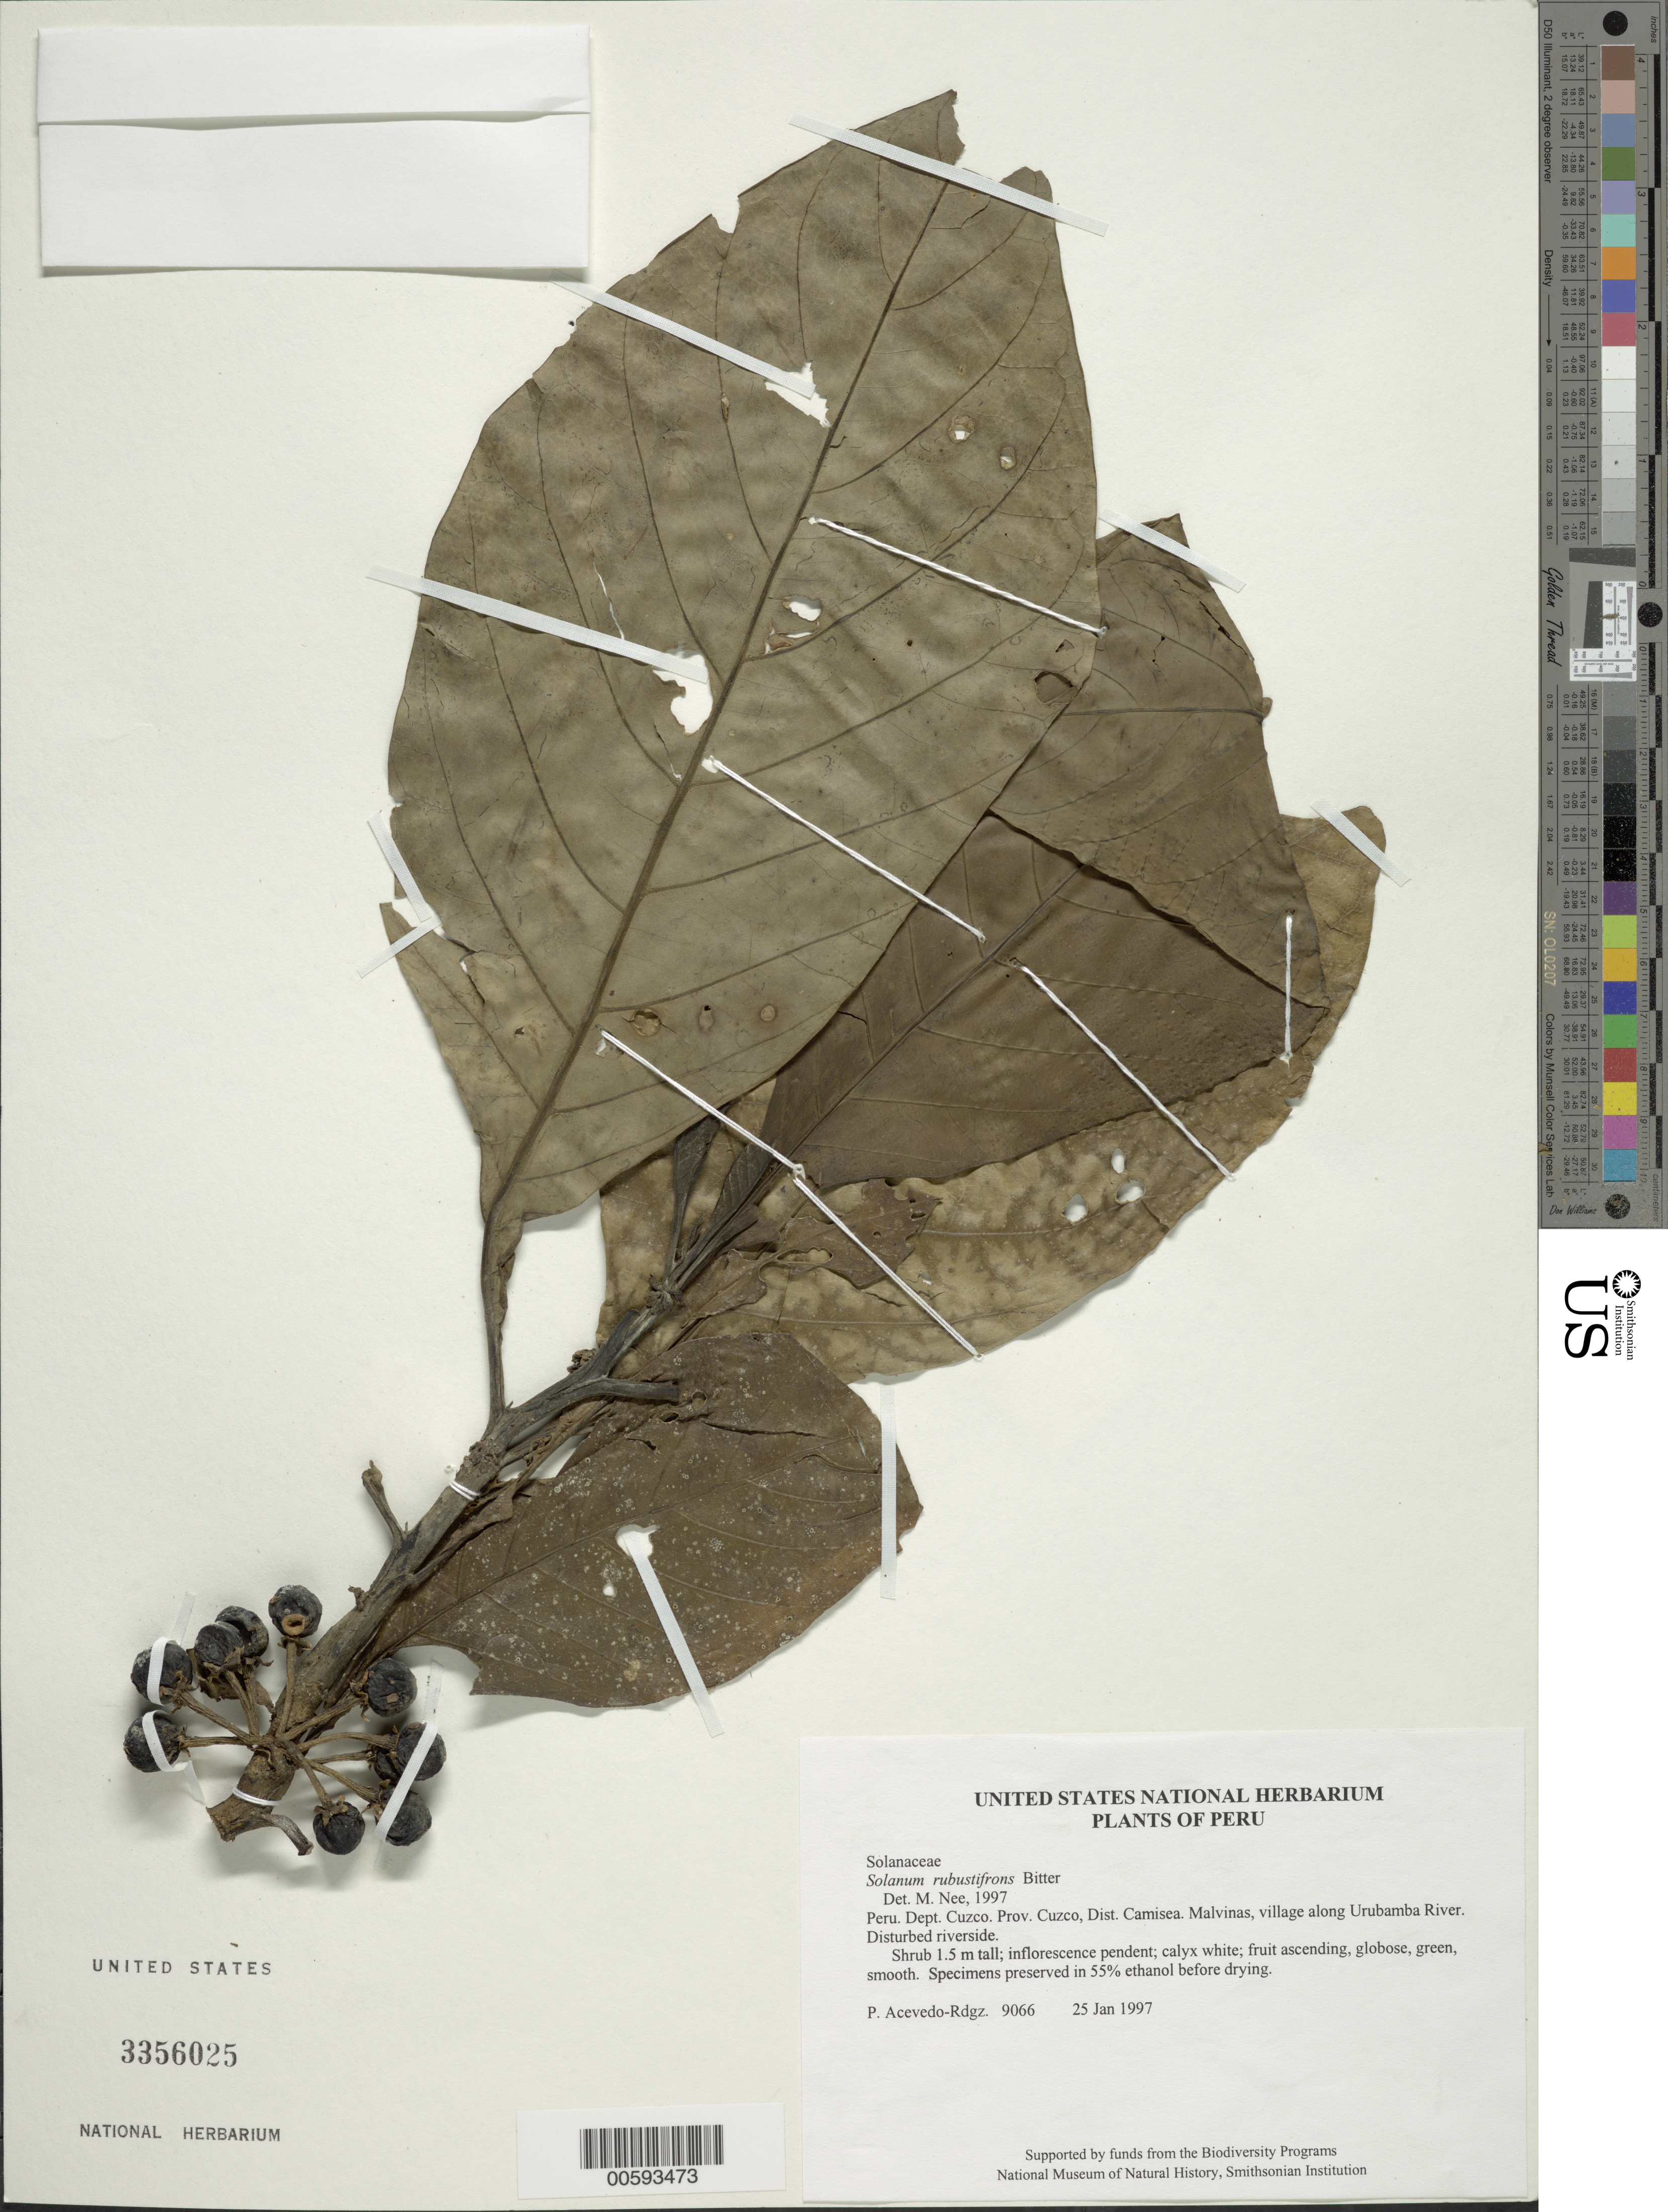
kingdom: Plantae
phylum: Tracheophyta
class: Magnoliopsida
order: Solanales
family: Solanaceae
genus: Solanum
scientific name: Solanum robustifrons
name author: Bitter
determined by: Nee, Michael H.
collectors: P. Acevedo-Rodr.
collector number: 9066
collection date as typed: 25 Jan 1997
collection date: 1997-01-25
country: Peru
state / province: Cusco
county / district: Cusco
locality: Districto Camisea, Malvinas, village along Urubamba River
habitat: Disturbed riverside.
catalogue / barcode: US 3356025